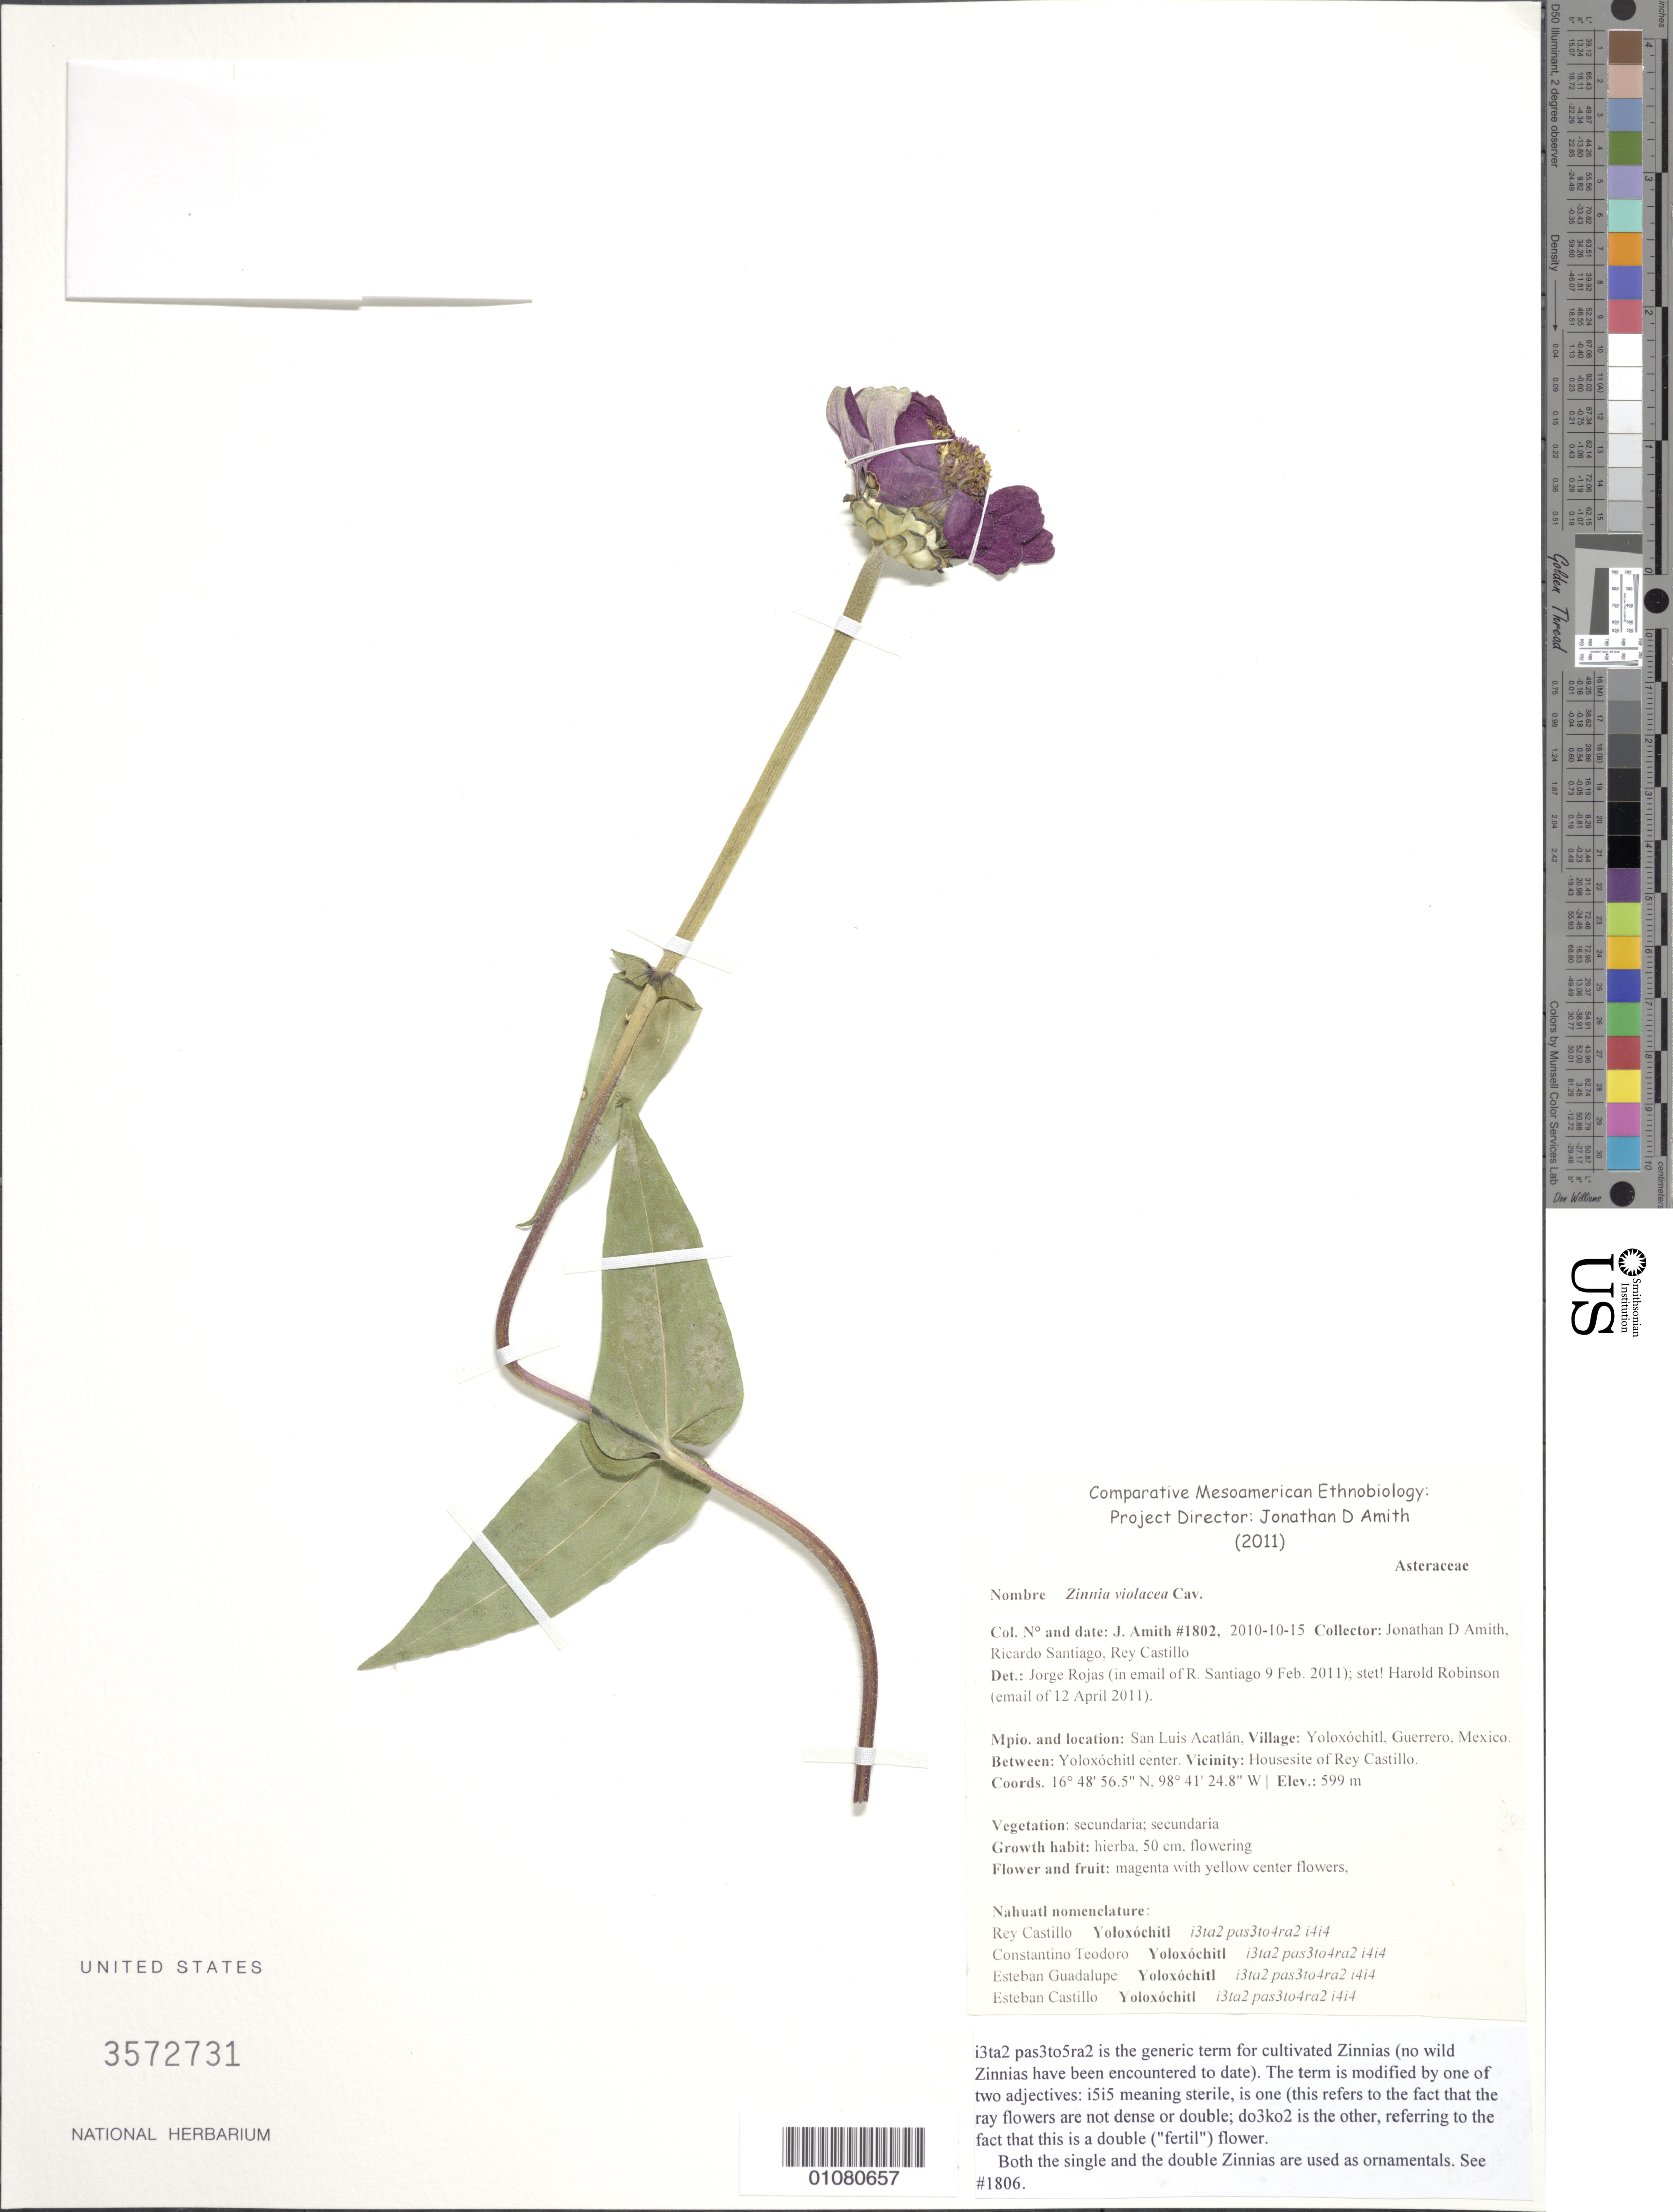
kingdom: Plantae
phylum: Tracheophyta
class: Magnoliopsida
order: Asterales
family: Asteraceae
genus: Zinnia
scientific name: Zinnia violacea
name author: Cav.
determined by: Rojas, Jorge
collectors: J. D. Amith, R. Santiago & R. Castillo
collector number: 1802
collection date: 2010-10-15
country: Mexico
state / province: Guerrero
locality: Yoloxóchitl, San Luis Acatlán; Yoloxóchitl center; vic housesite of Rey Castillo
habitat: Vegetation secundaria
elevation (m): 599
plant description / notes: Determination of J. Rojas in email of R. Santiago 9 Feb 2011. !H. Robinson 2011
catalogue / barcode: US 3572731